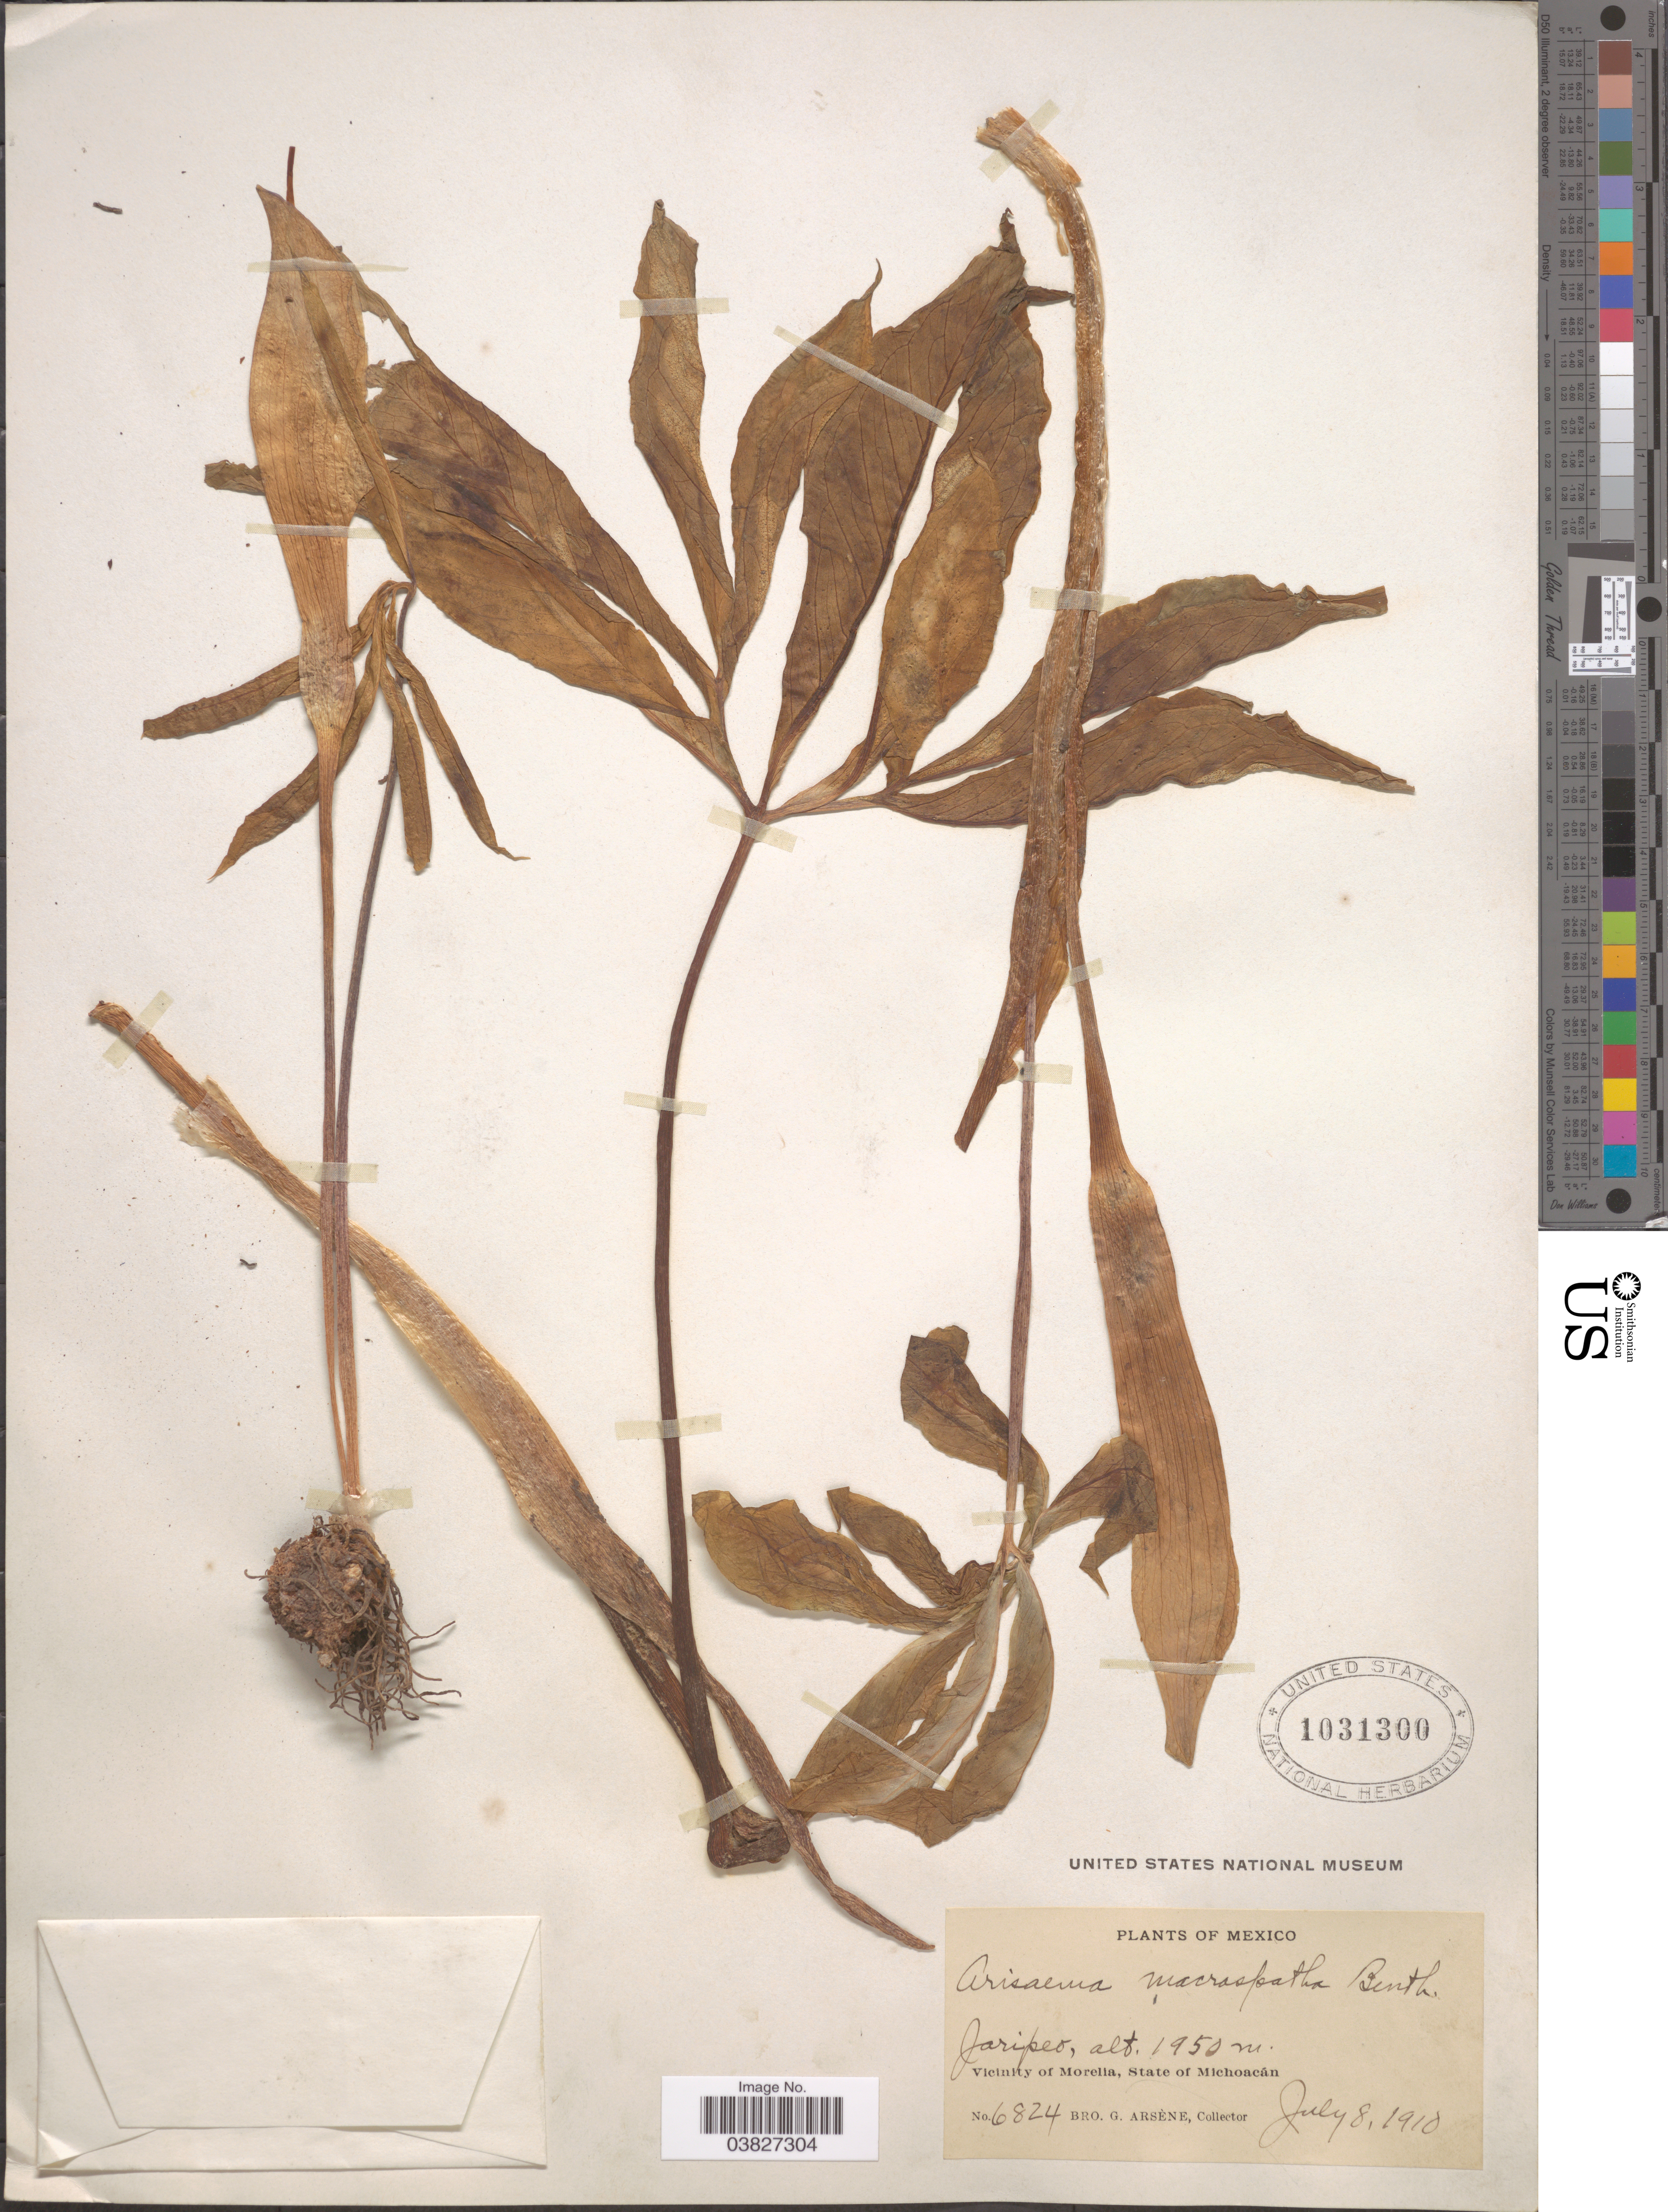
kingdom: Plantae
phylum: Tracheophyta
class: Liliopsida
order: Alismatales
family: Araceae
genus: Arisaema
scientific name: Arisaema macrospathum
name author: Benth.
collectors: Bro. G. Arsène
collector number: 6824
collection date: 1910-07-08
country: Mexico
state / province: Michoacán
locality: Jaripeo. Vicinity of Morelia.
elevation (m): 1950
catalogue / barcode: US 1031300